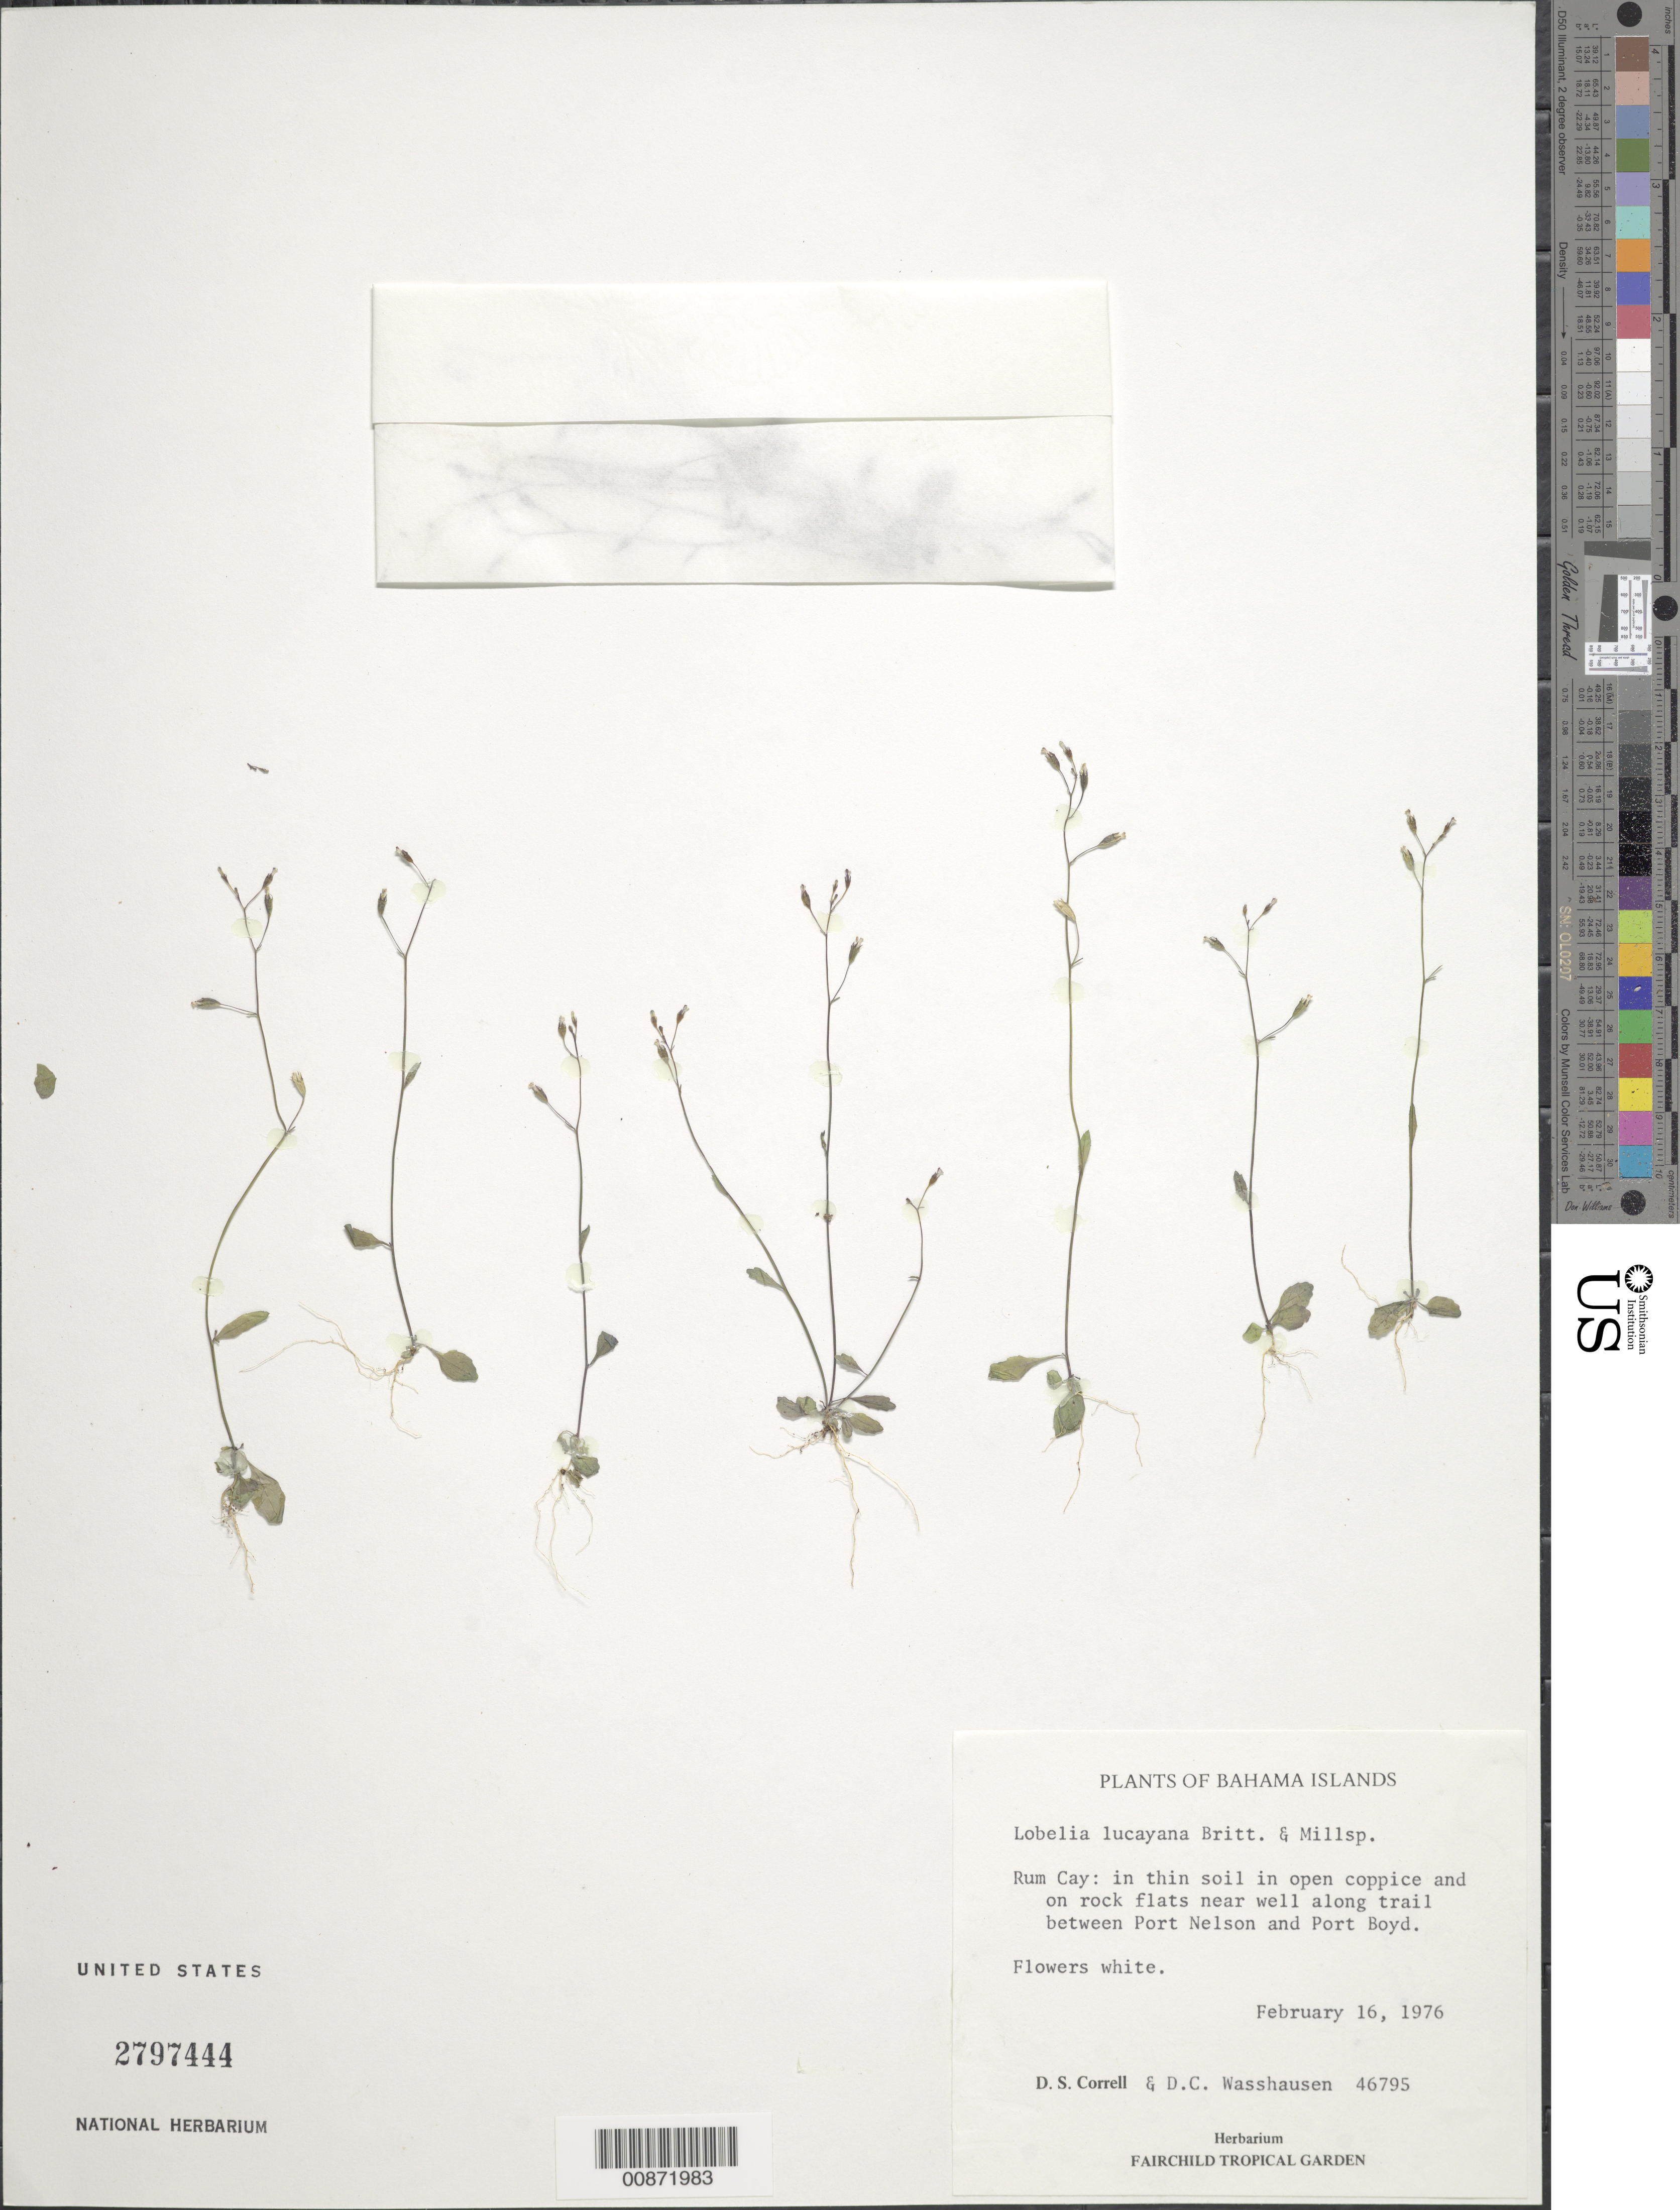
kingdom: Plantae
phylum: Tracheophyta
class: Magnoliopsida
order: Asterales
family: Campanulaceae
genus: Lobelia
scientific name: Lobelia lucayana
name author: Britton & Millsp.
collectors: D. S. Correll & D. C. Wasshausen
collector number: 46795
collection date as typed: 16 Feb 1976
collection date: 1976-02-16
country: Bahamas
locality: Rum Cay: near well along trail between Port Nelson and Port Boyd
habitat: In thin soil, in open coppice and on rock flats near well along trail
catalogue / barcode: US 2797444